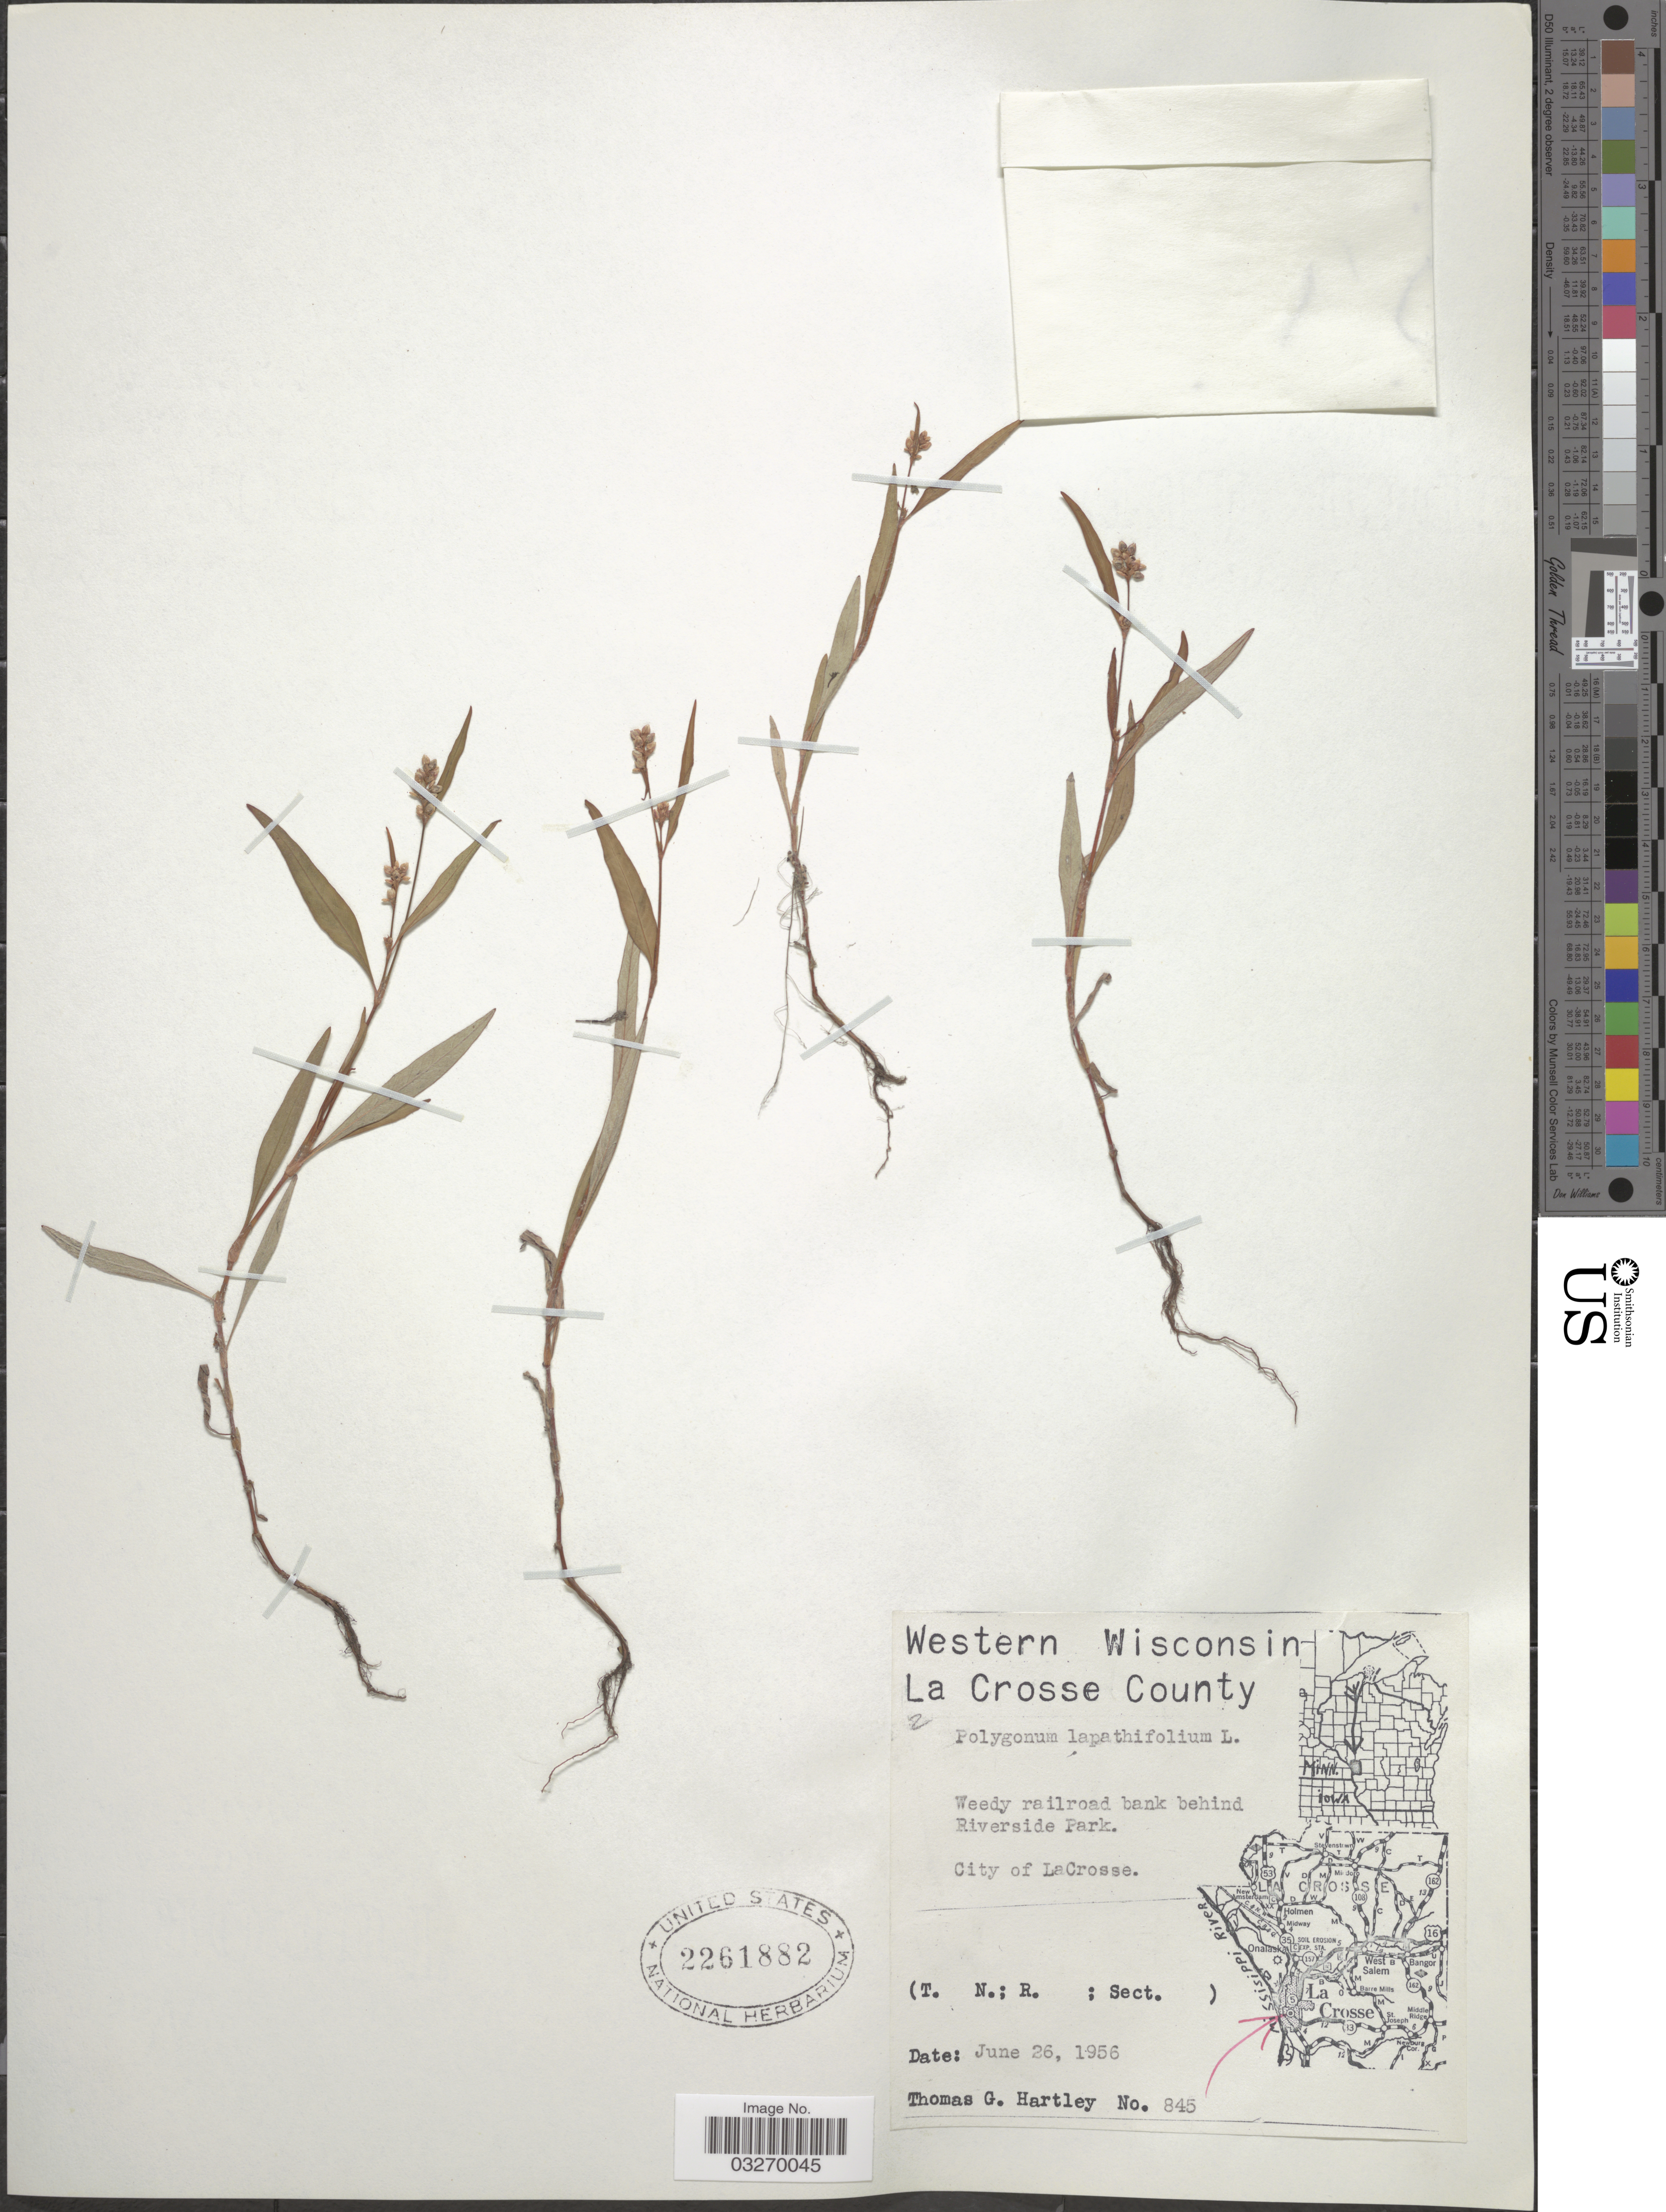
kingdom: Plantae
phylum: Tracheophyta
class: Magnoliopsida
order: Caryophyllales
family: Polygonaceae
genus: Persicaria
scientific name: Persicaria lapathifolia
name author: (L.) Delarbre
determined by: Atha, D. E.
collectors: T. G. Hartley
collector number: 845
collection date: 1956-06-26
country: United States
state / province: Wisconsin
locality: Western Wisconsin. La Crosse County. Weedy railroad bank behind Riverside Park. City of LaCrosse.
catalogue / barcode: US 2261882